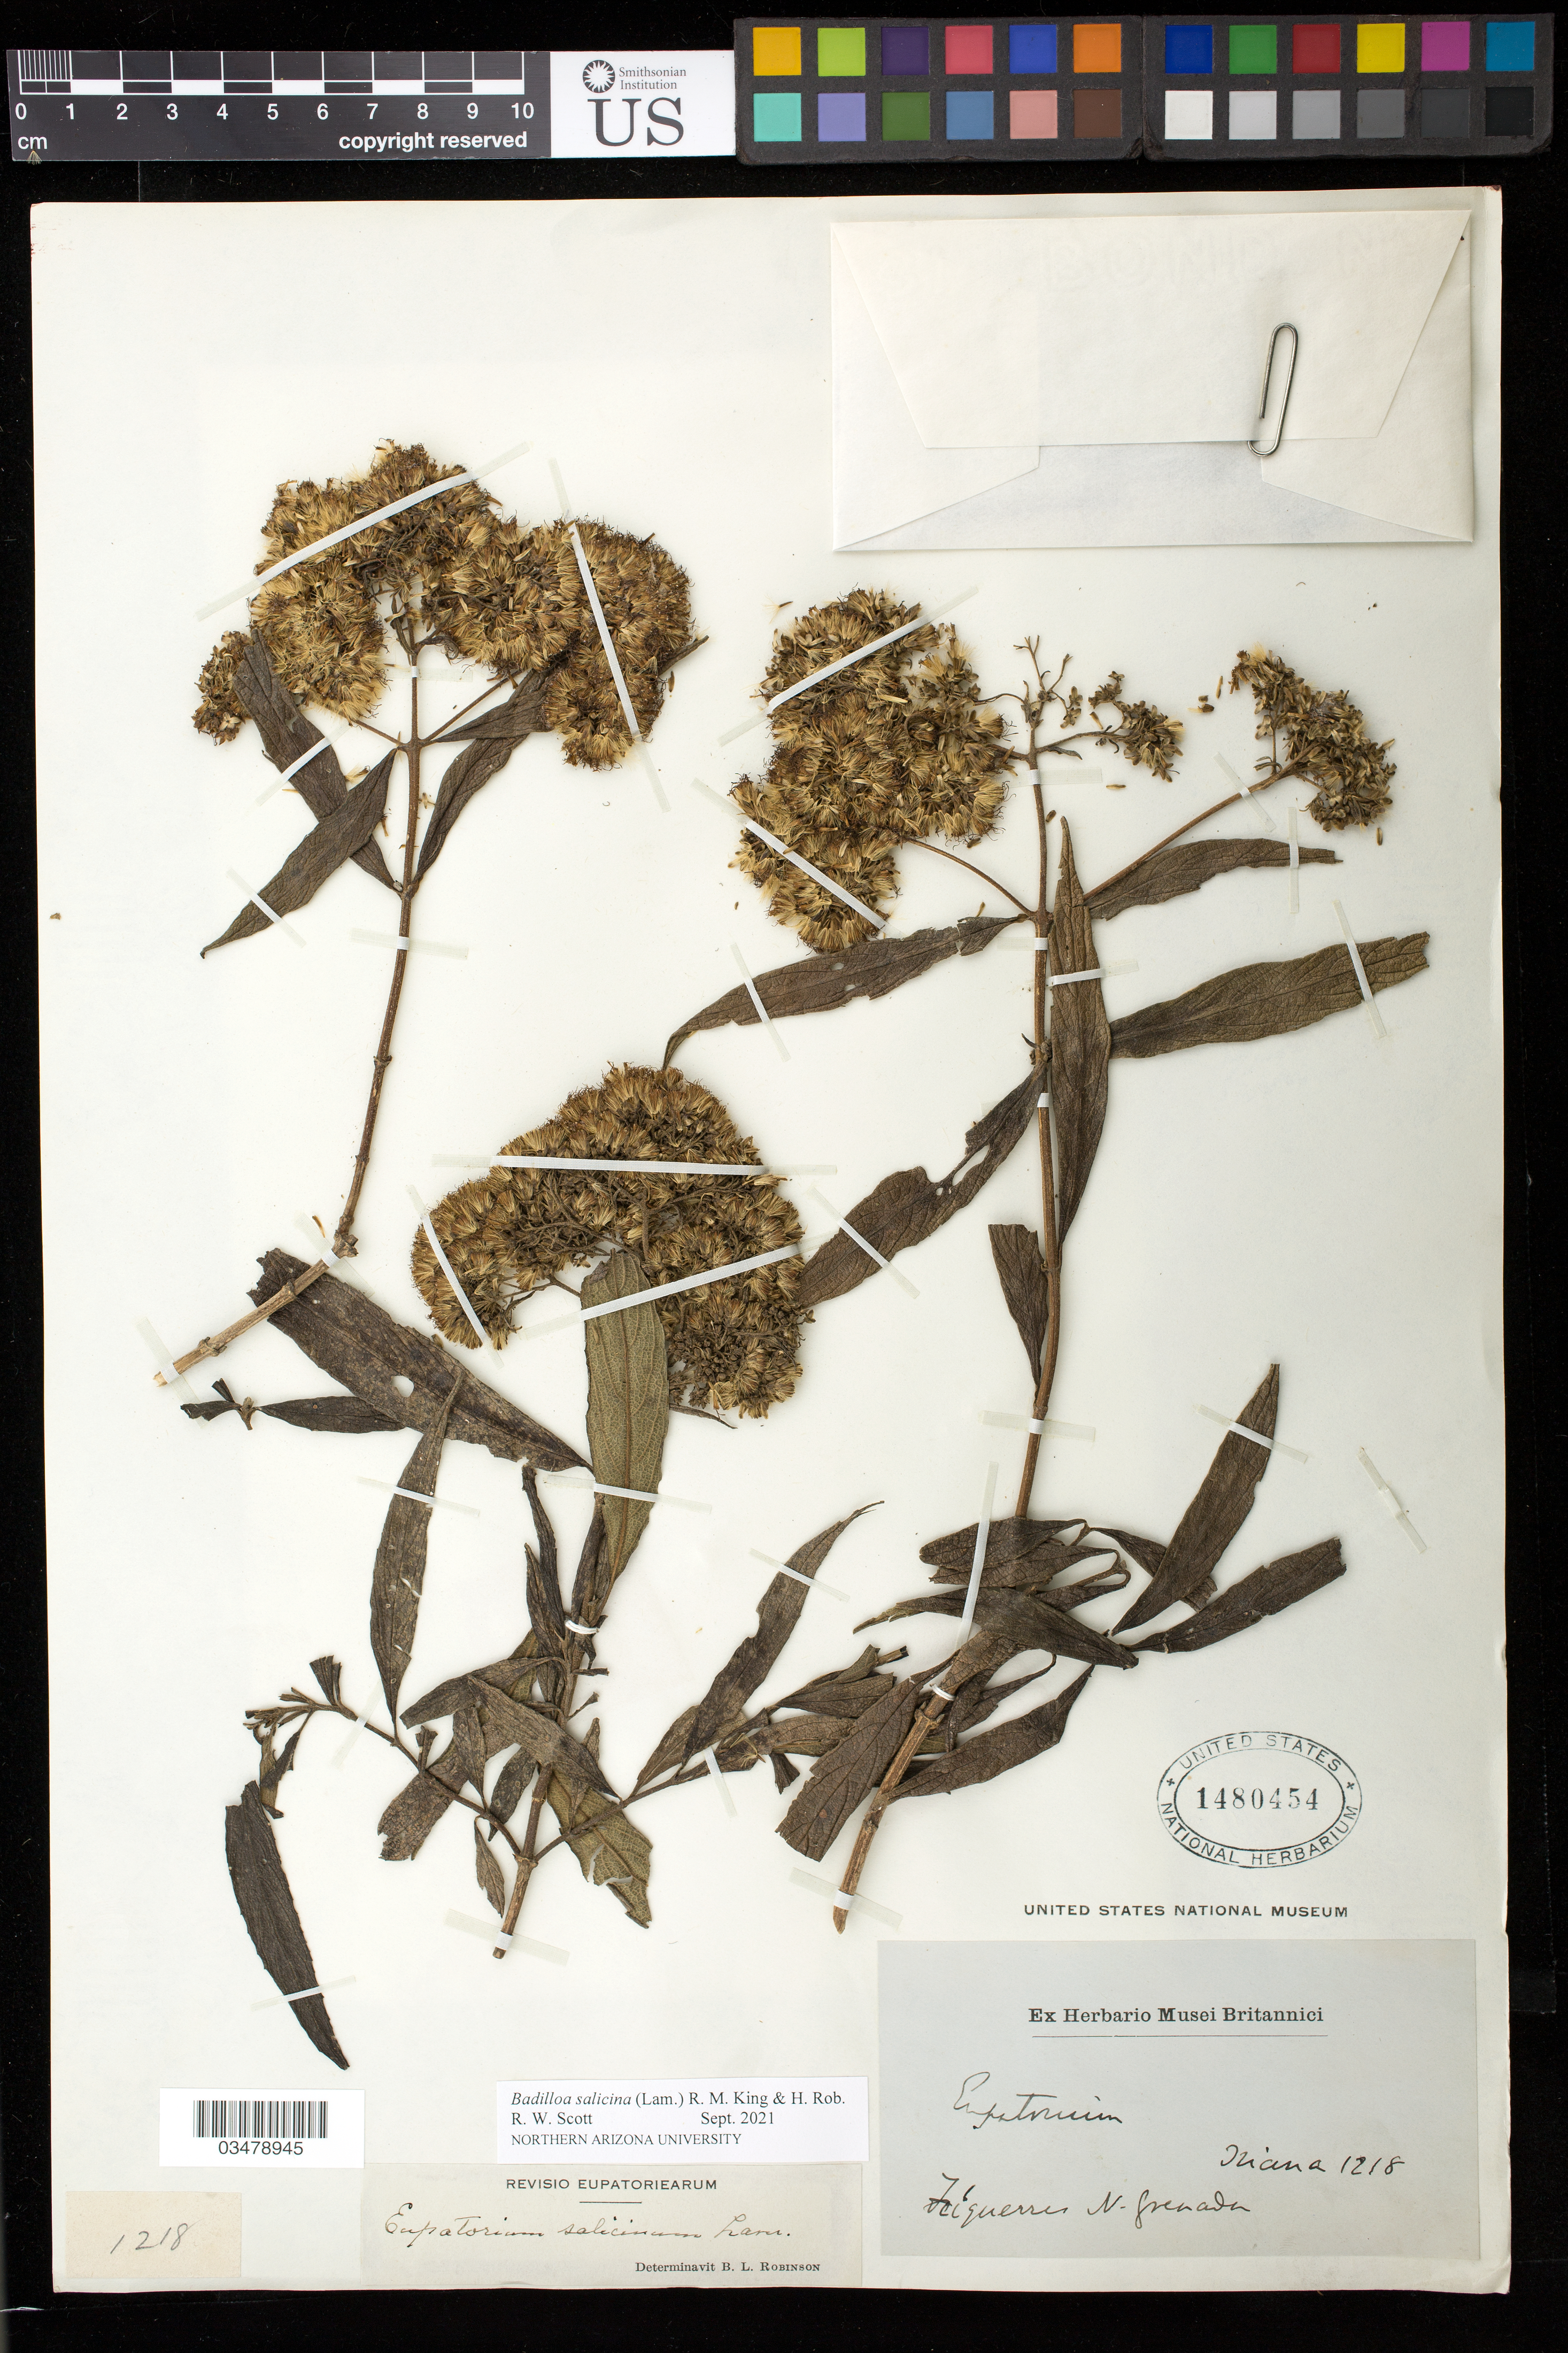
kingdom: Plantae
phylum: Tracheophyta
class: Magnoliopsida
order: Asterales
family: Asteraceae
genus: Badilloa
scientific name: Badilloa salicina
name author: (Lam.) R.M. King & H. Rob.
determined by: Scott, R. W.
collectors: J. Triana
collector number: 1218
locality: New Granada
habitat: (Feiquerres, N. Grenada)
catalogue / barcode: US 1480454